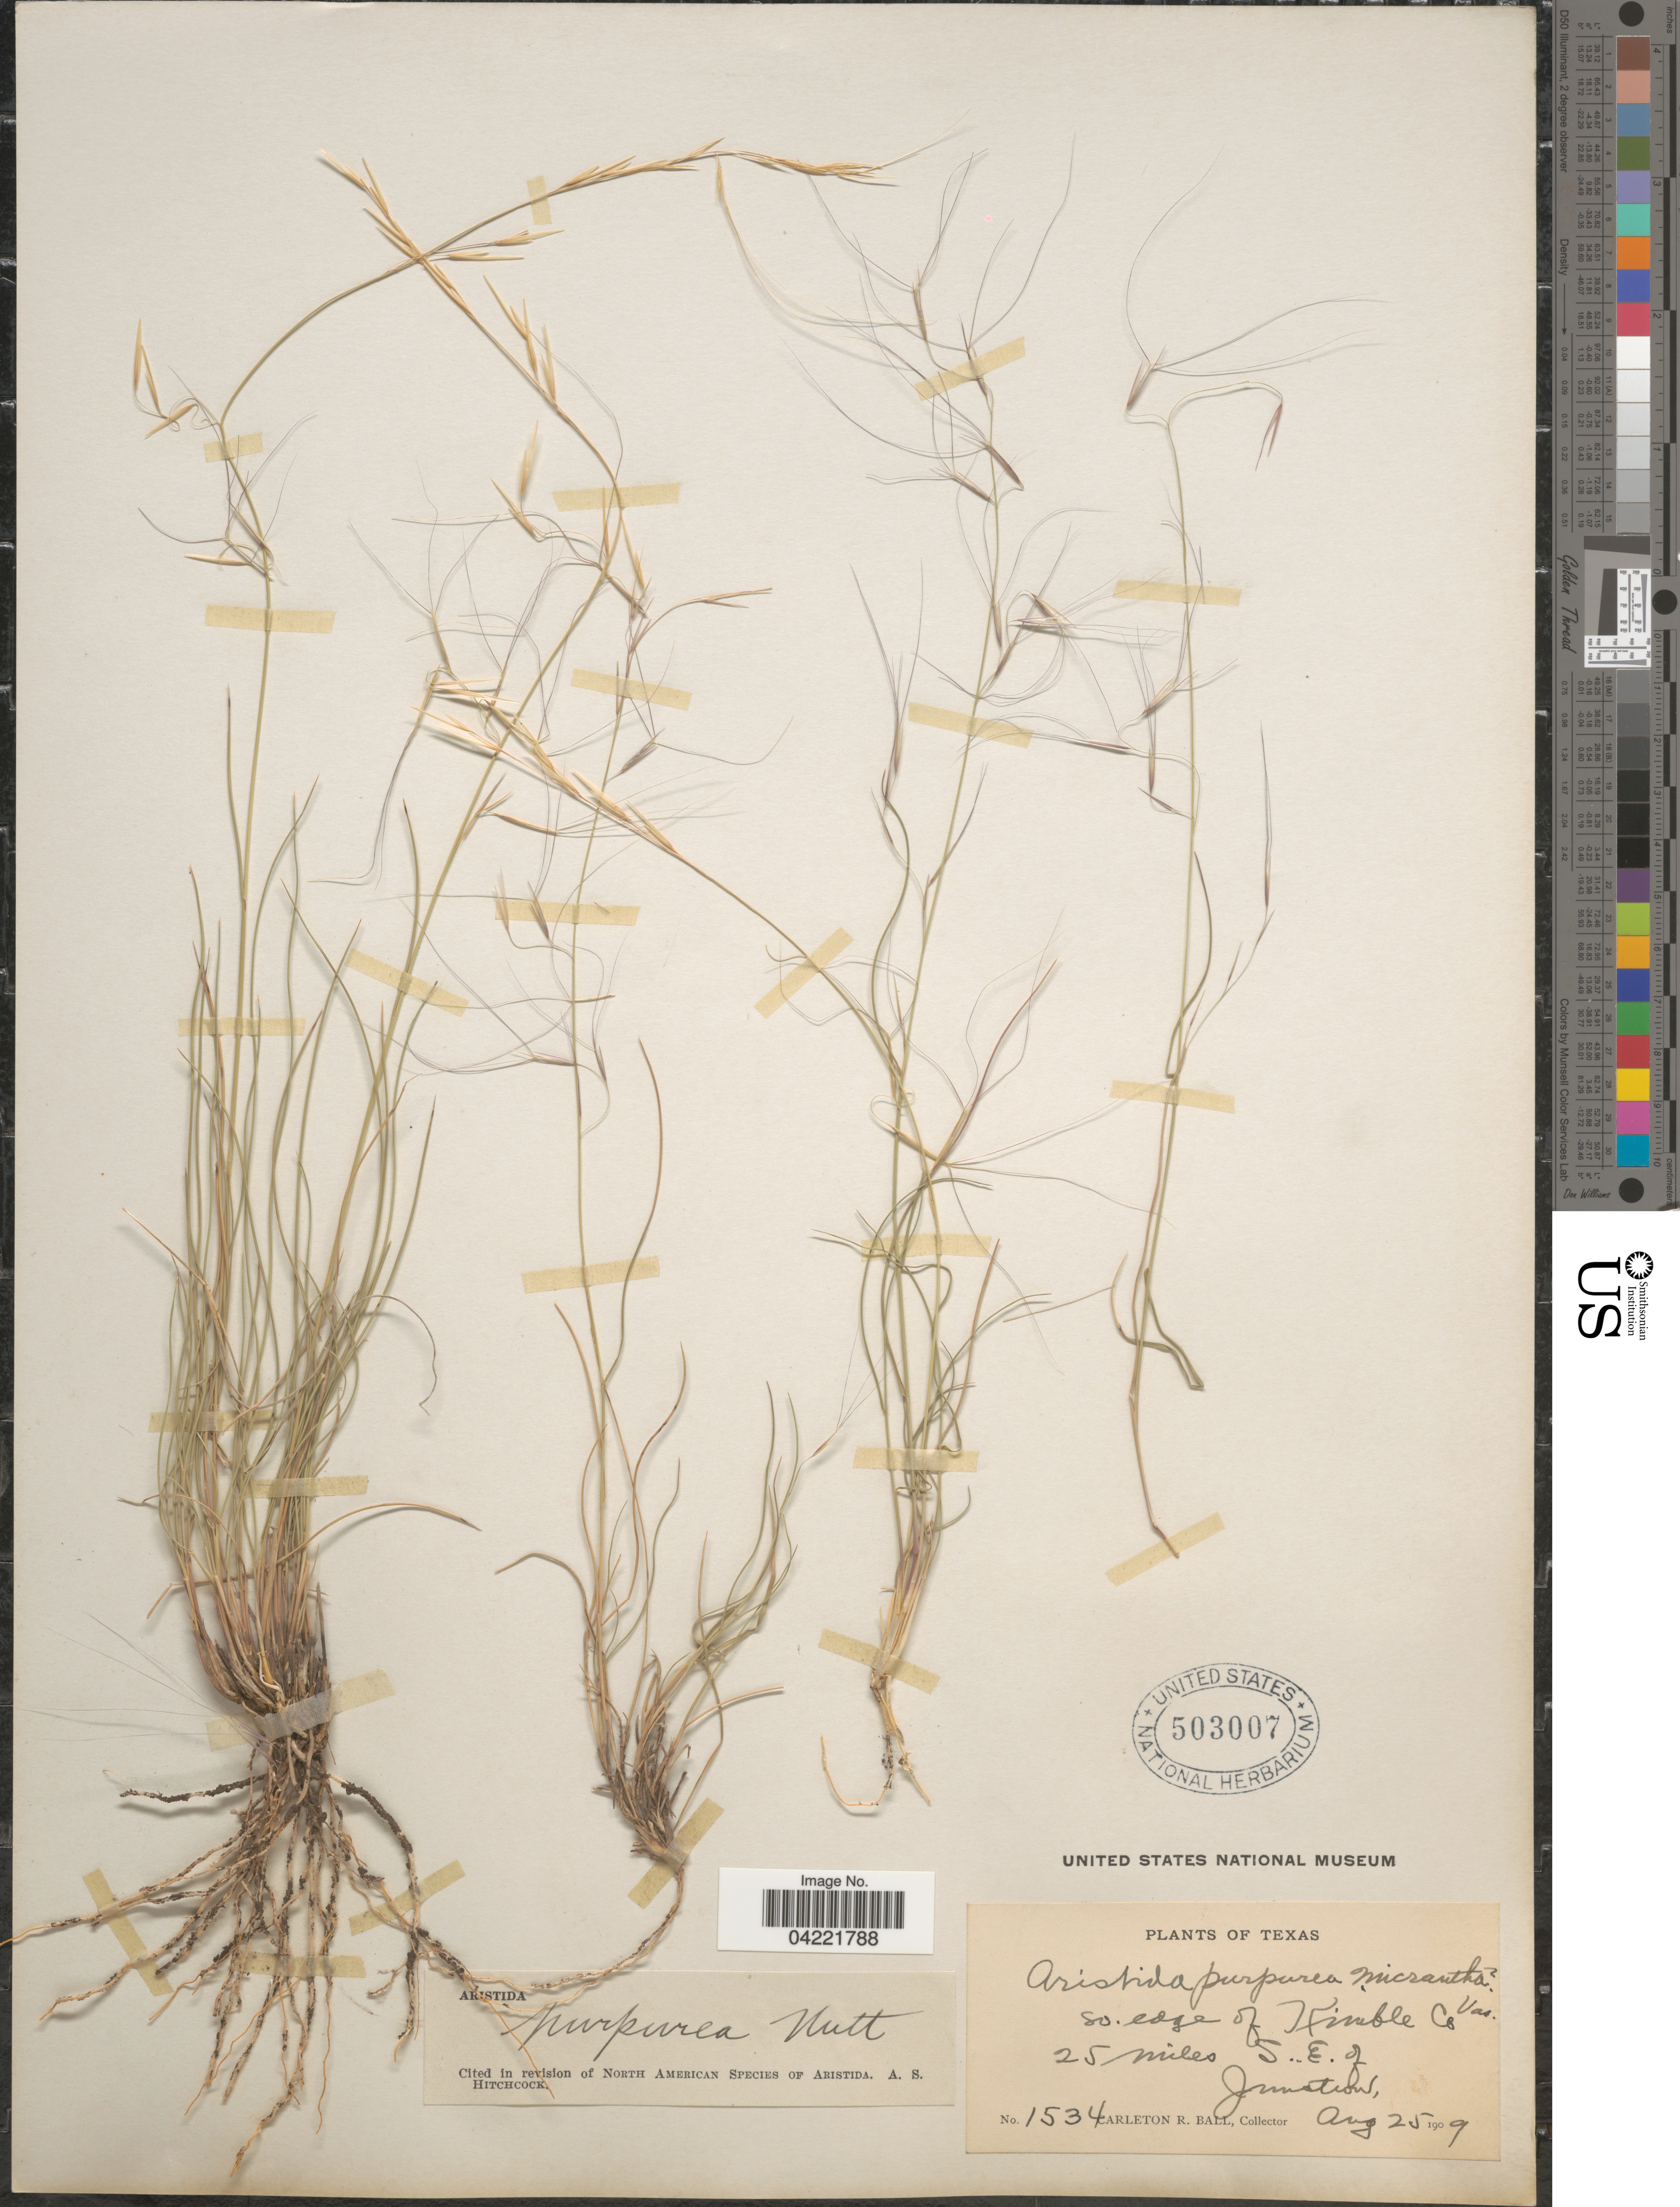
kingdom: Plantae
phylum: Tracheophyta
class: Liliopsida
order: Poales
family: Poaceae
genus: Aristida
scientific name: Aristida purpurea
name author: Nutt.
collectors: C. R. Ball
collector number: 1534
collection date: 1909-08-25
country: United States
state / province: Texas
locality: So. edge of Kimble Co. 25 miles S.E. of Junction.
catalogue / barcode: US 503007